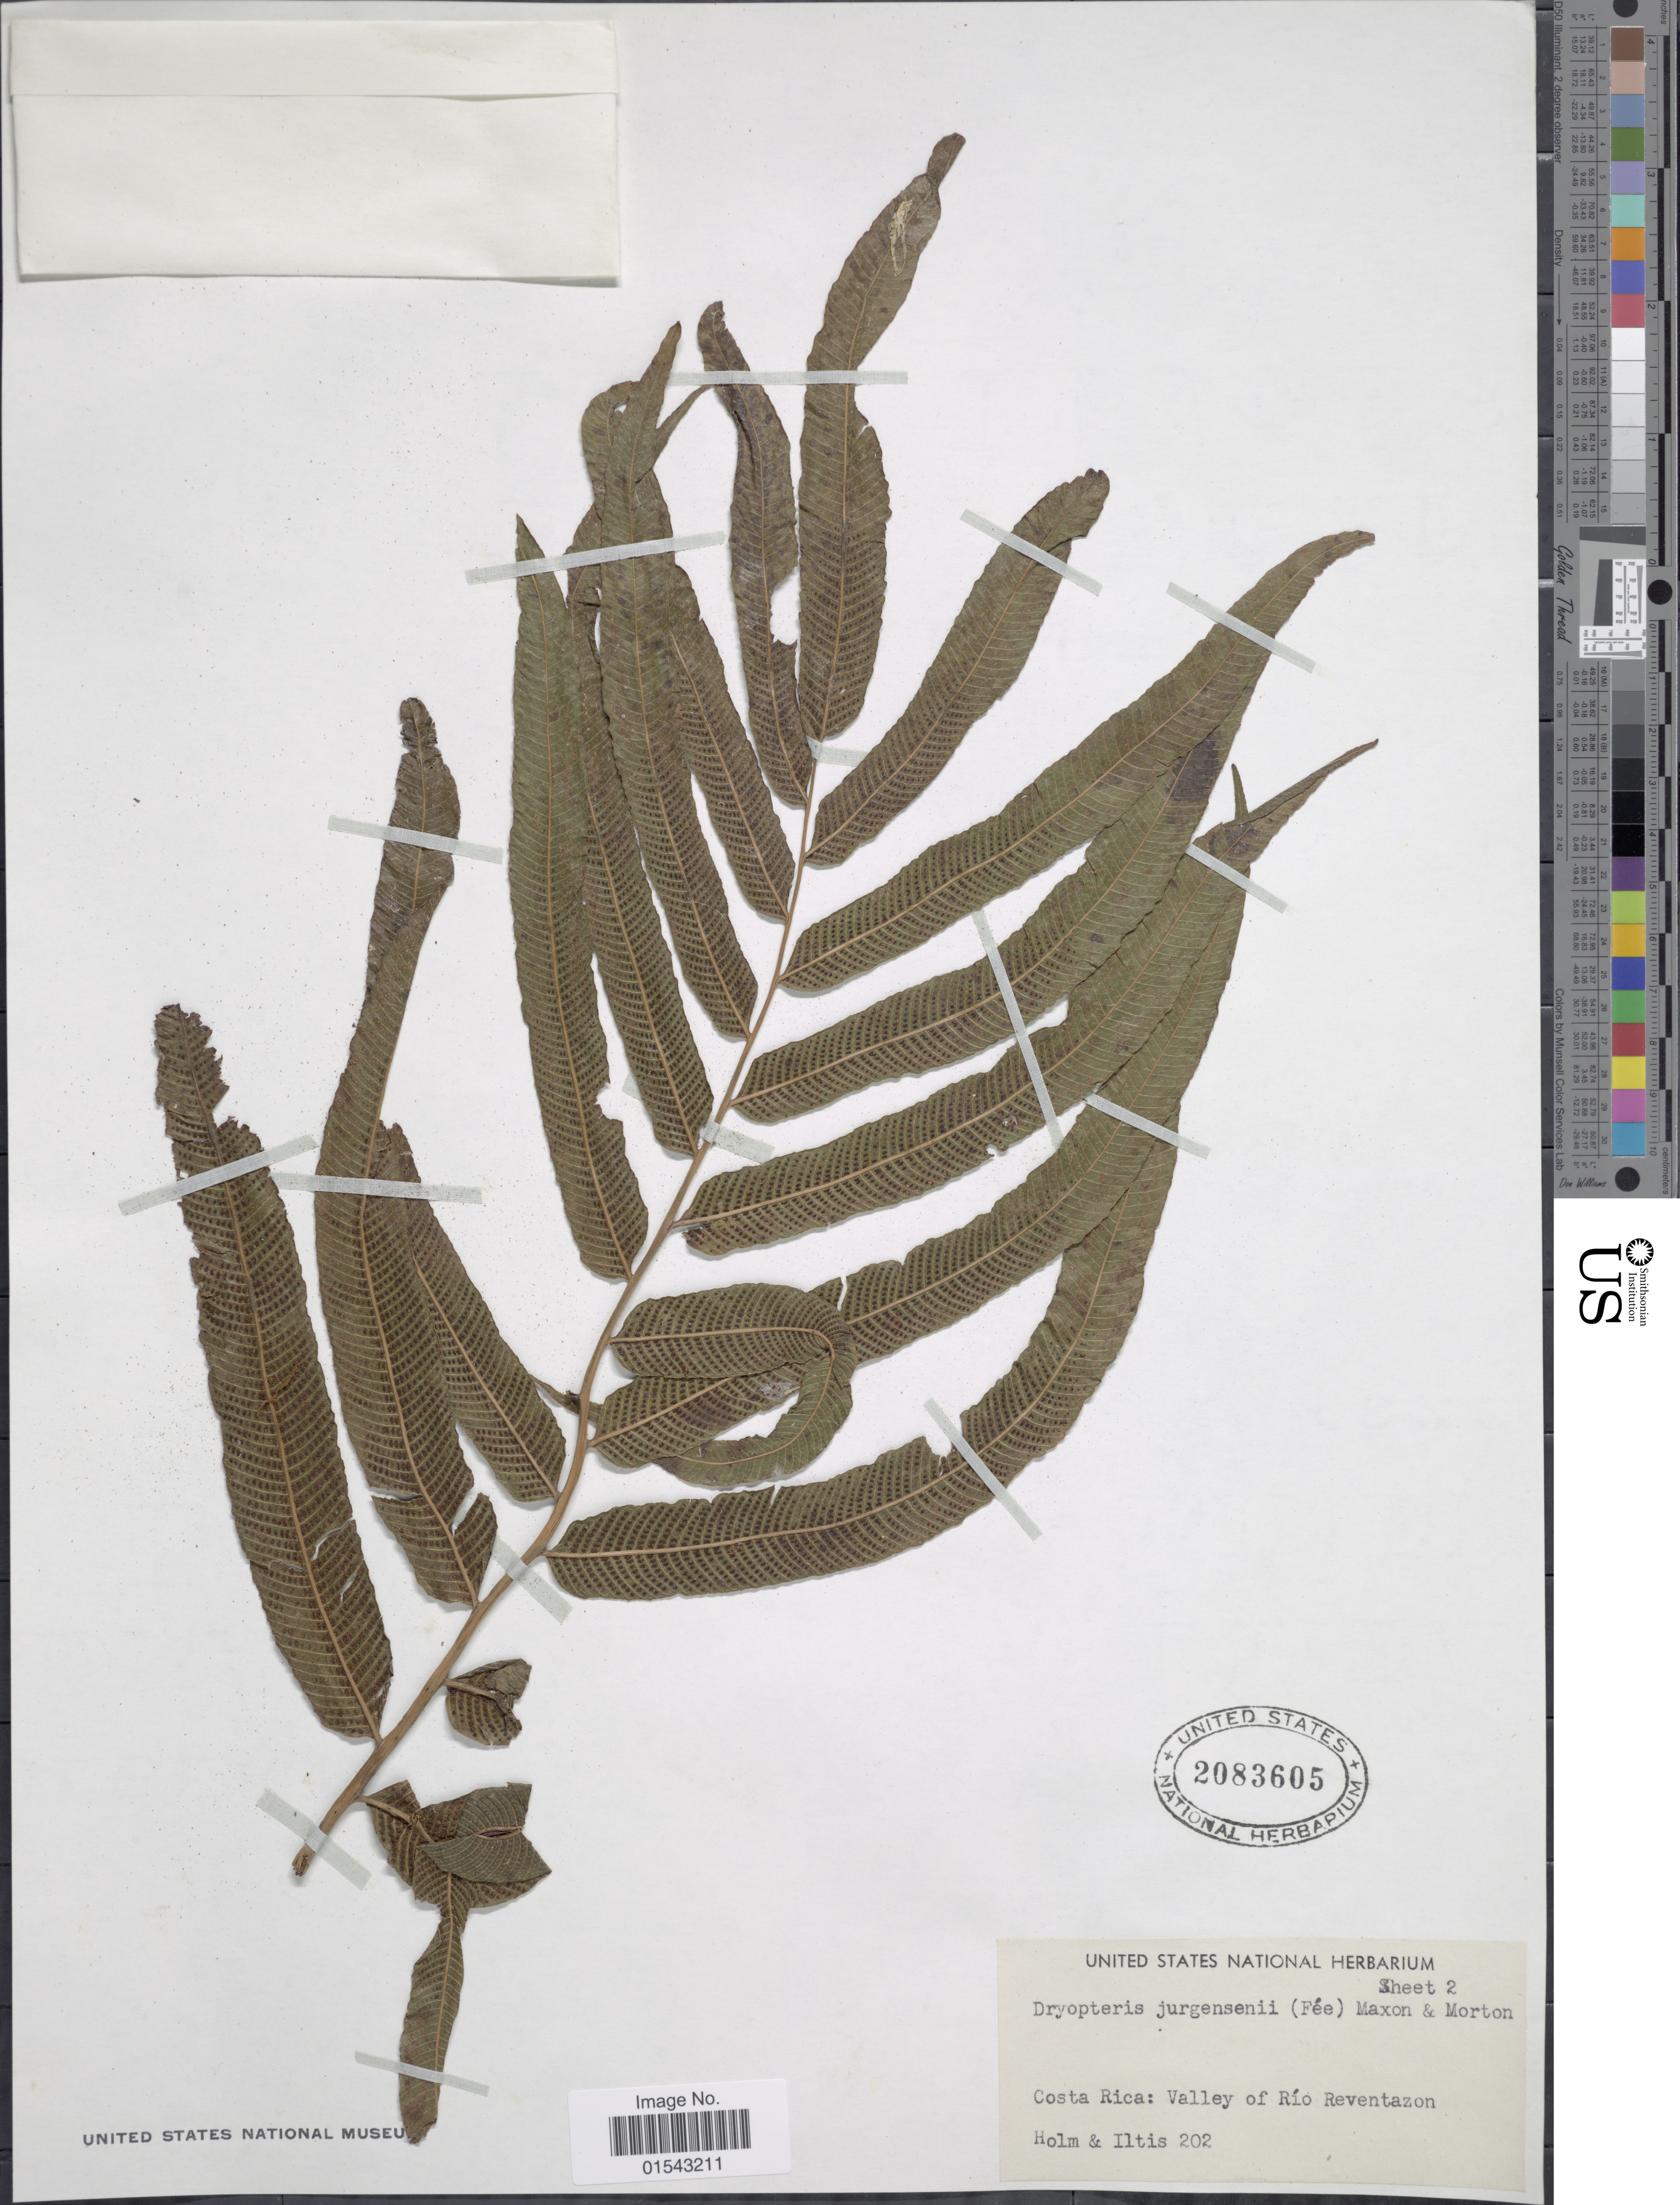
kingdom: Plantae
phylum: Tracheophyta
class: Polypodiopsida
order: Polypodiales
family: Thelypteridaceae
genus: Meniscium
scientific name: Meniscium falcatum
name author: Liebm.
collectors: -- Holm & -- Iltis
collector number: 202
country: Costa Rica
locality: Costa Rica: Valley of Rio Reventazon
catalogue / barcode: US 2083605